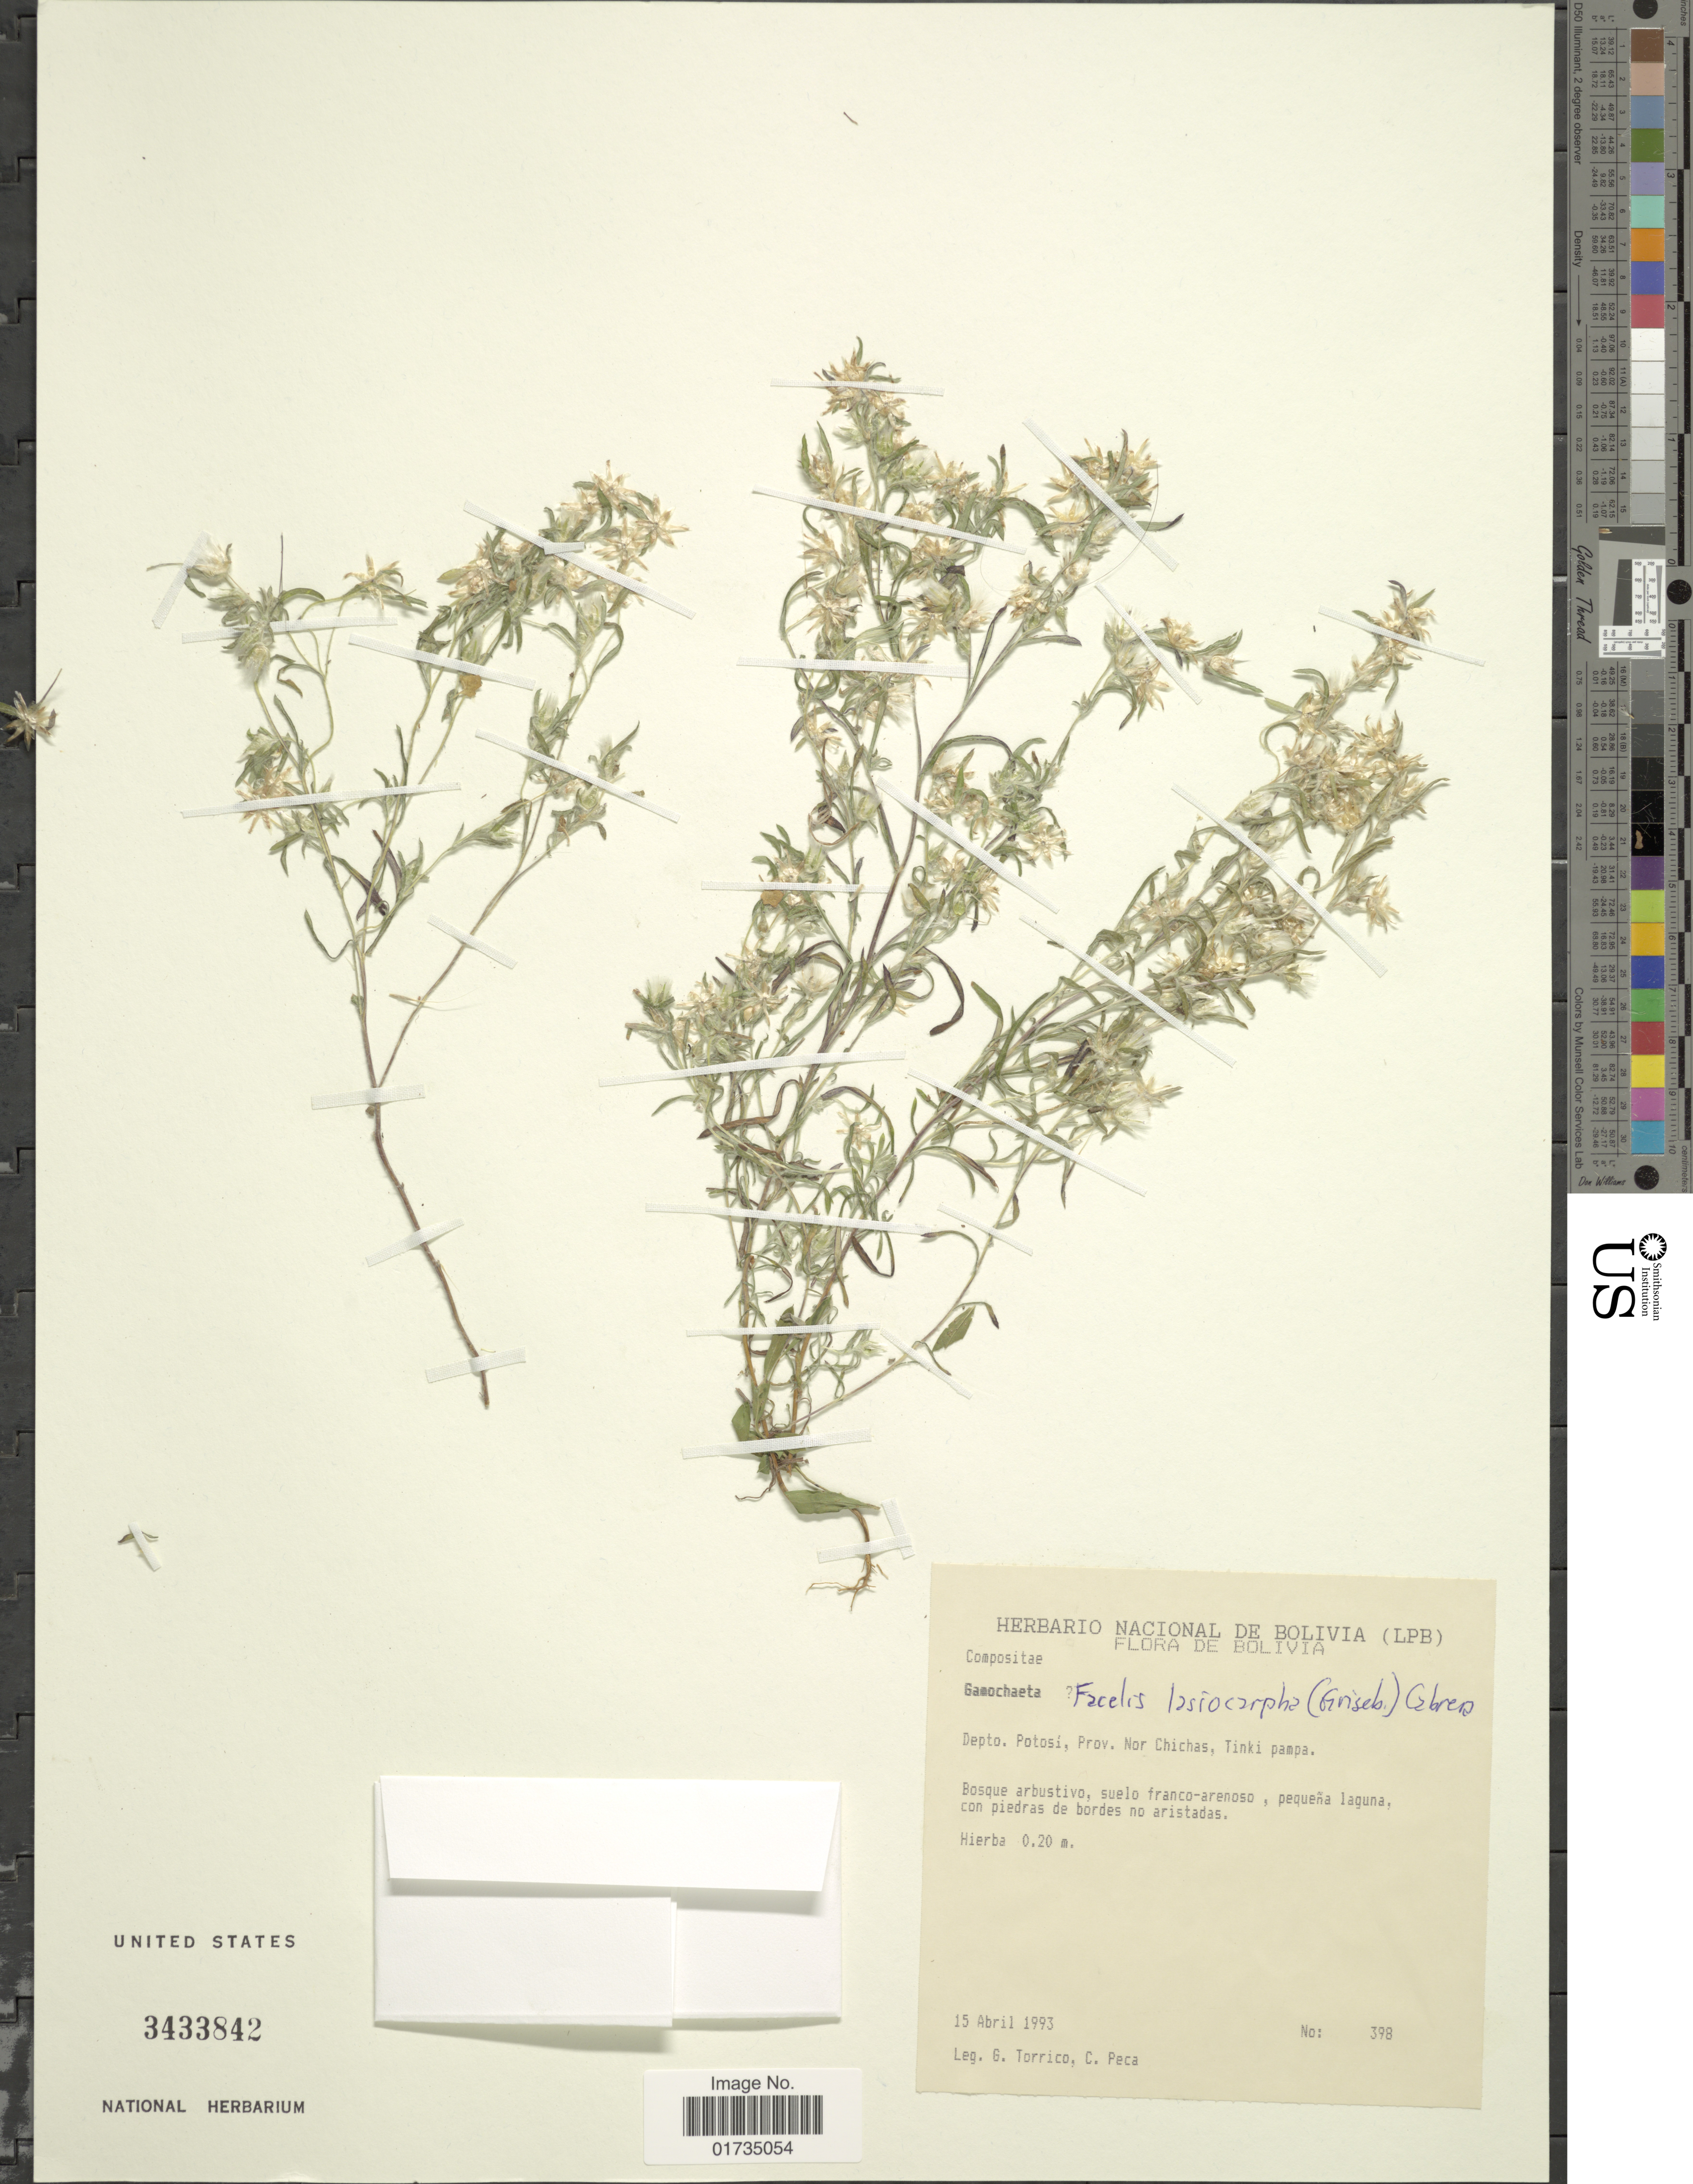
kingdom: Plantae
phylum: Tracheophyta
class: Magnoliopsida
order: Asterales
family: Asteraceae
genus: Facelis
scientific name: Facelis lasiocarpa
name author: (Griseb.) Cabrera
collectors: G. Torrico & C. Peca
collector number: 398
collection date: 1993-04-15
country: Bolivia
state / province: Potosi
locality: Bolivia. Depto. Potosi, Prov. Nor Chichas, Tinki pampa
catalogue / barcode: US 3433842